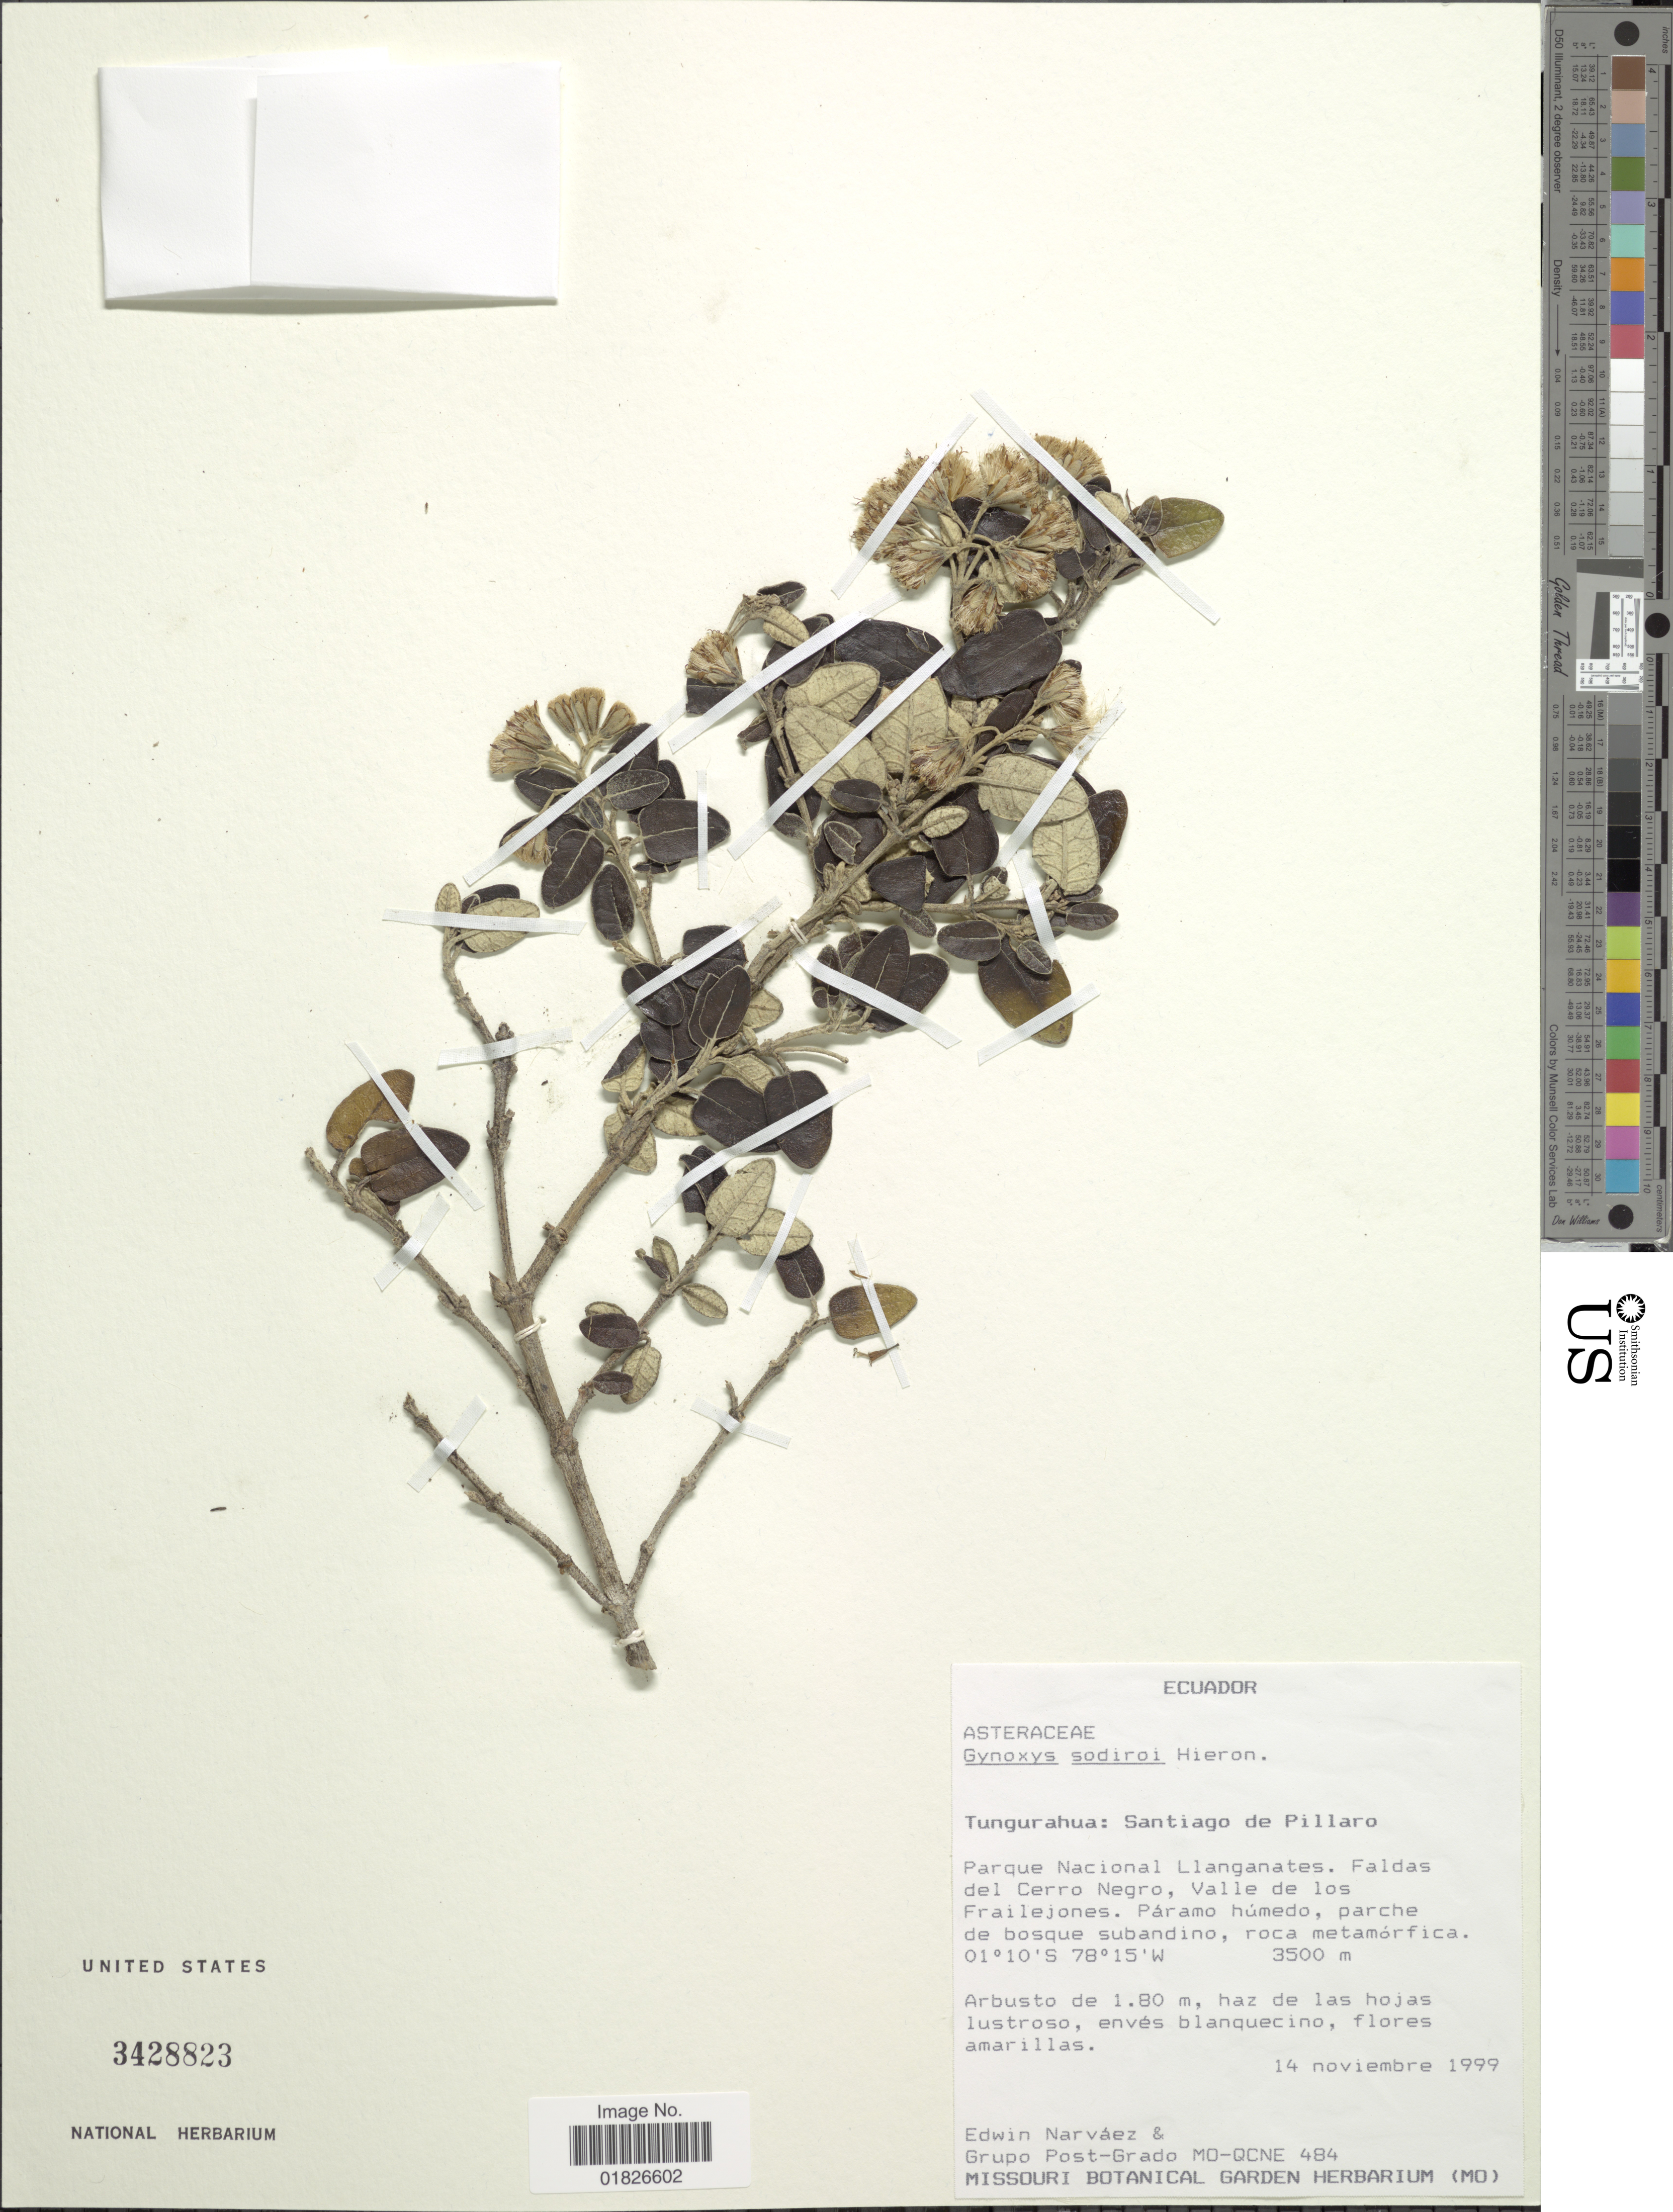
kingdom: Plantae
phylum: Tracheophyta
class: Magnoliopsida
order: Asterales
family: Asteraceae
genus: Gynoxys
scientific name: Gynoxys sodiroi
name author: Hieron.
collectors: E. Narváez & Grupo Post-Grado MO-QCNE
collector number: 484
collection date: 1999-11-14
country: Ecuador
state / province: Tungurahua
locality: Santiago de Pillaro, Parque Nacional Llanganates, Faldas del Cerro Negro, Valle de los Frailejones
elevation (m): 3500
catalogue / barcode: US 3428823